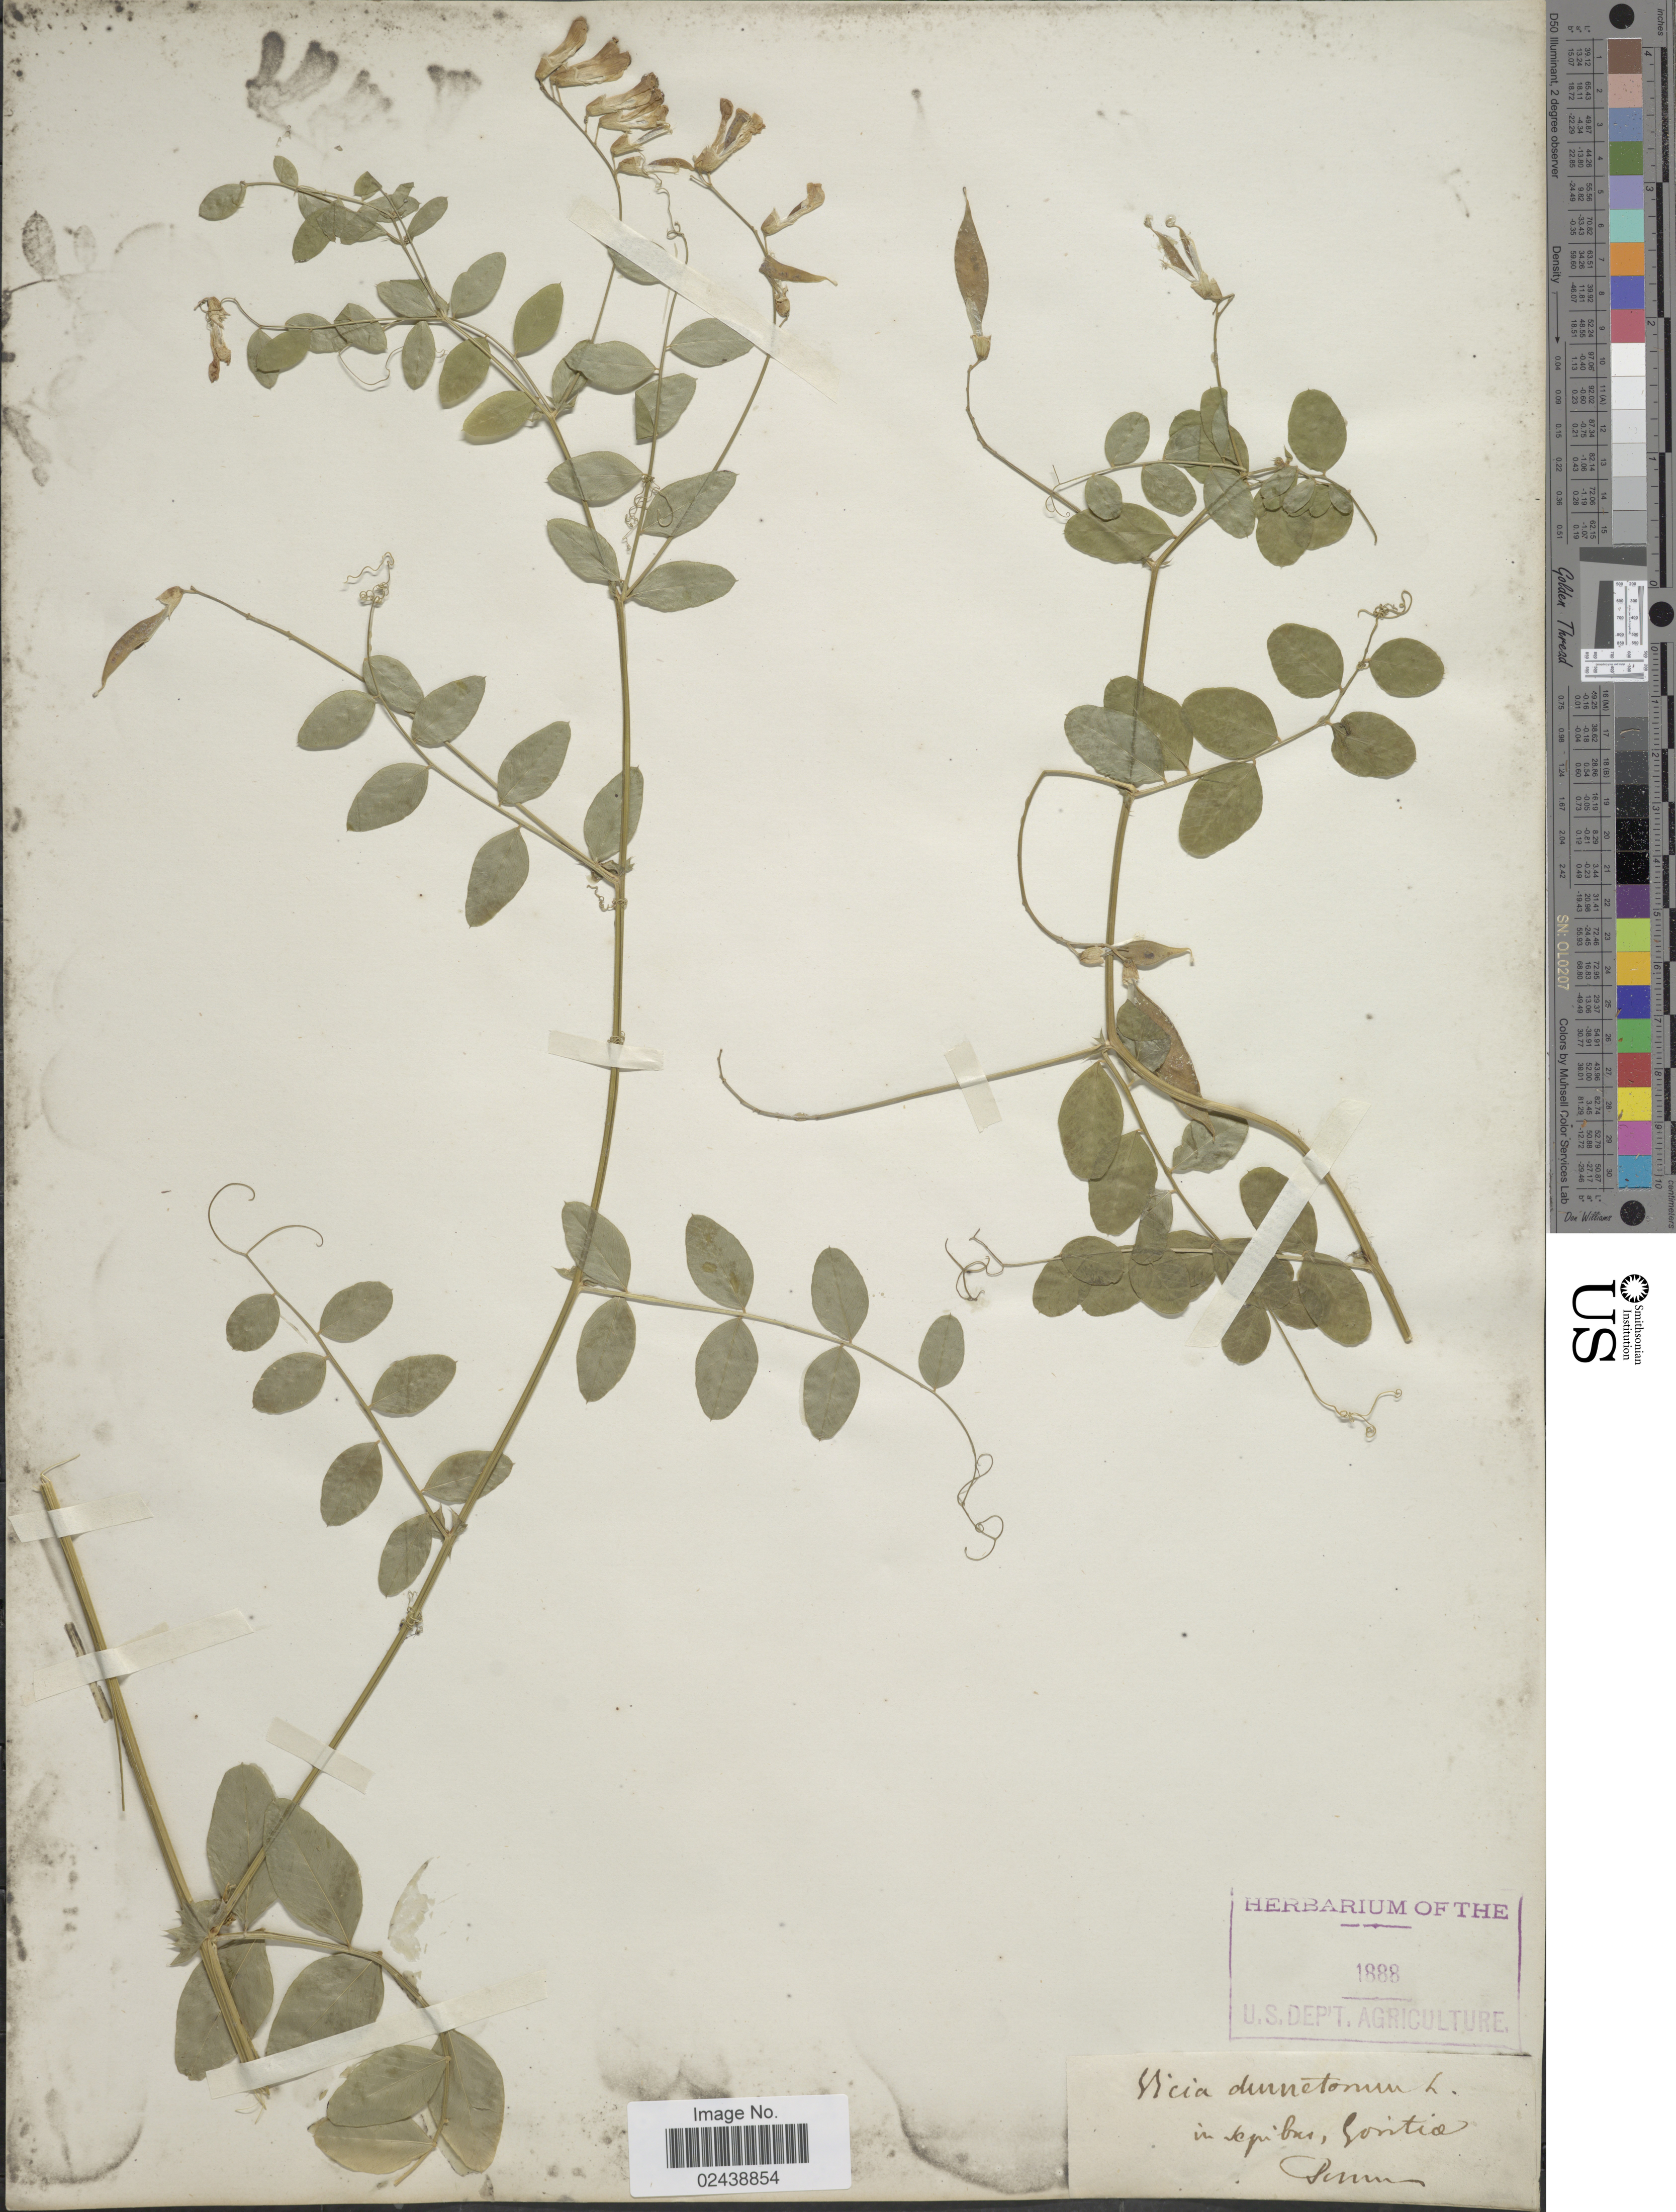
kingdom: Plantae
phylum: Tracheophyta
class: Magnoliopsida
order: Fabales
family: Fabaceae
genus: Vicia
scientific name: Vicia dumetorum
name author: L.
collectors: Tommasini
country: Spain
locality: In sepibus, Soritia